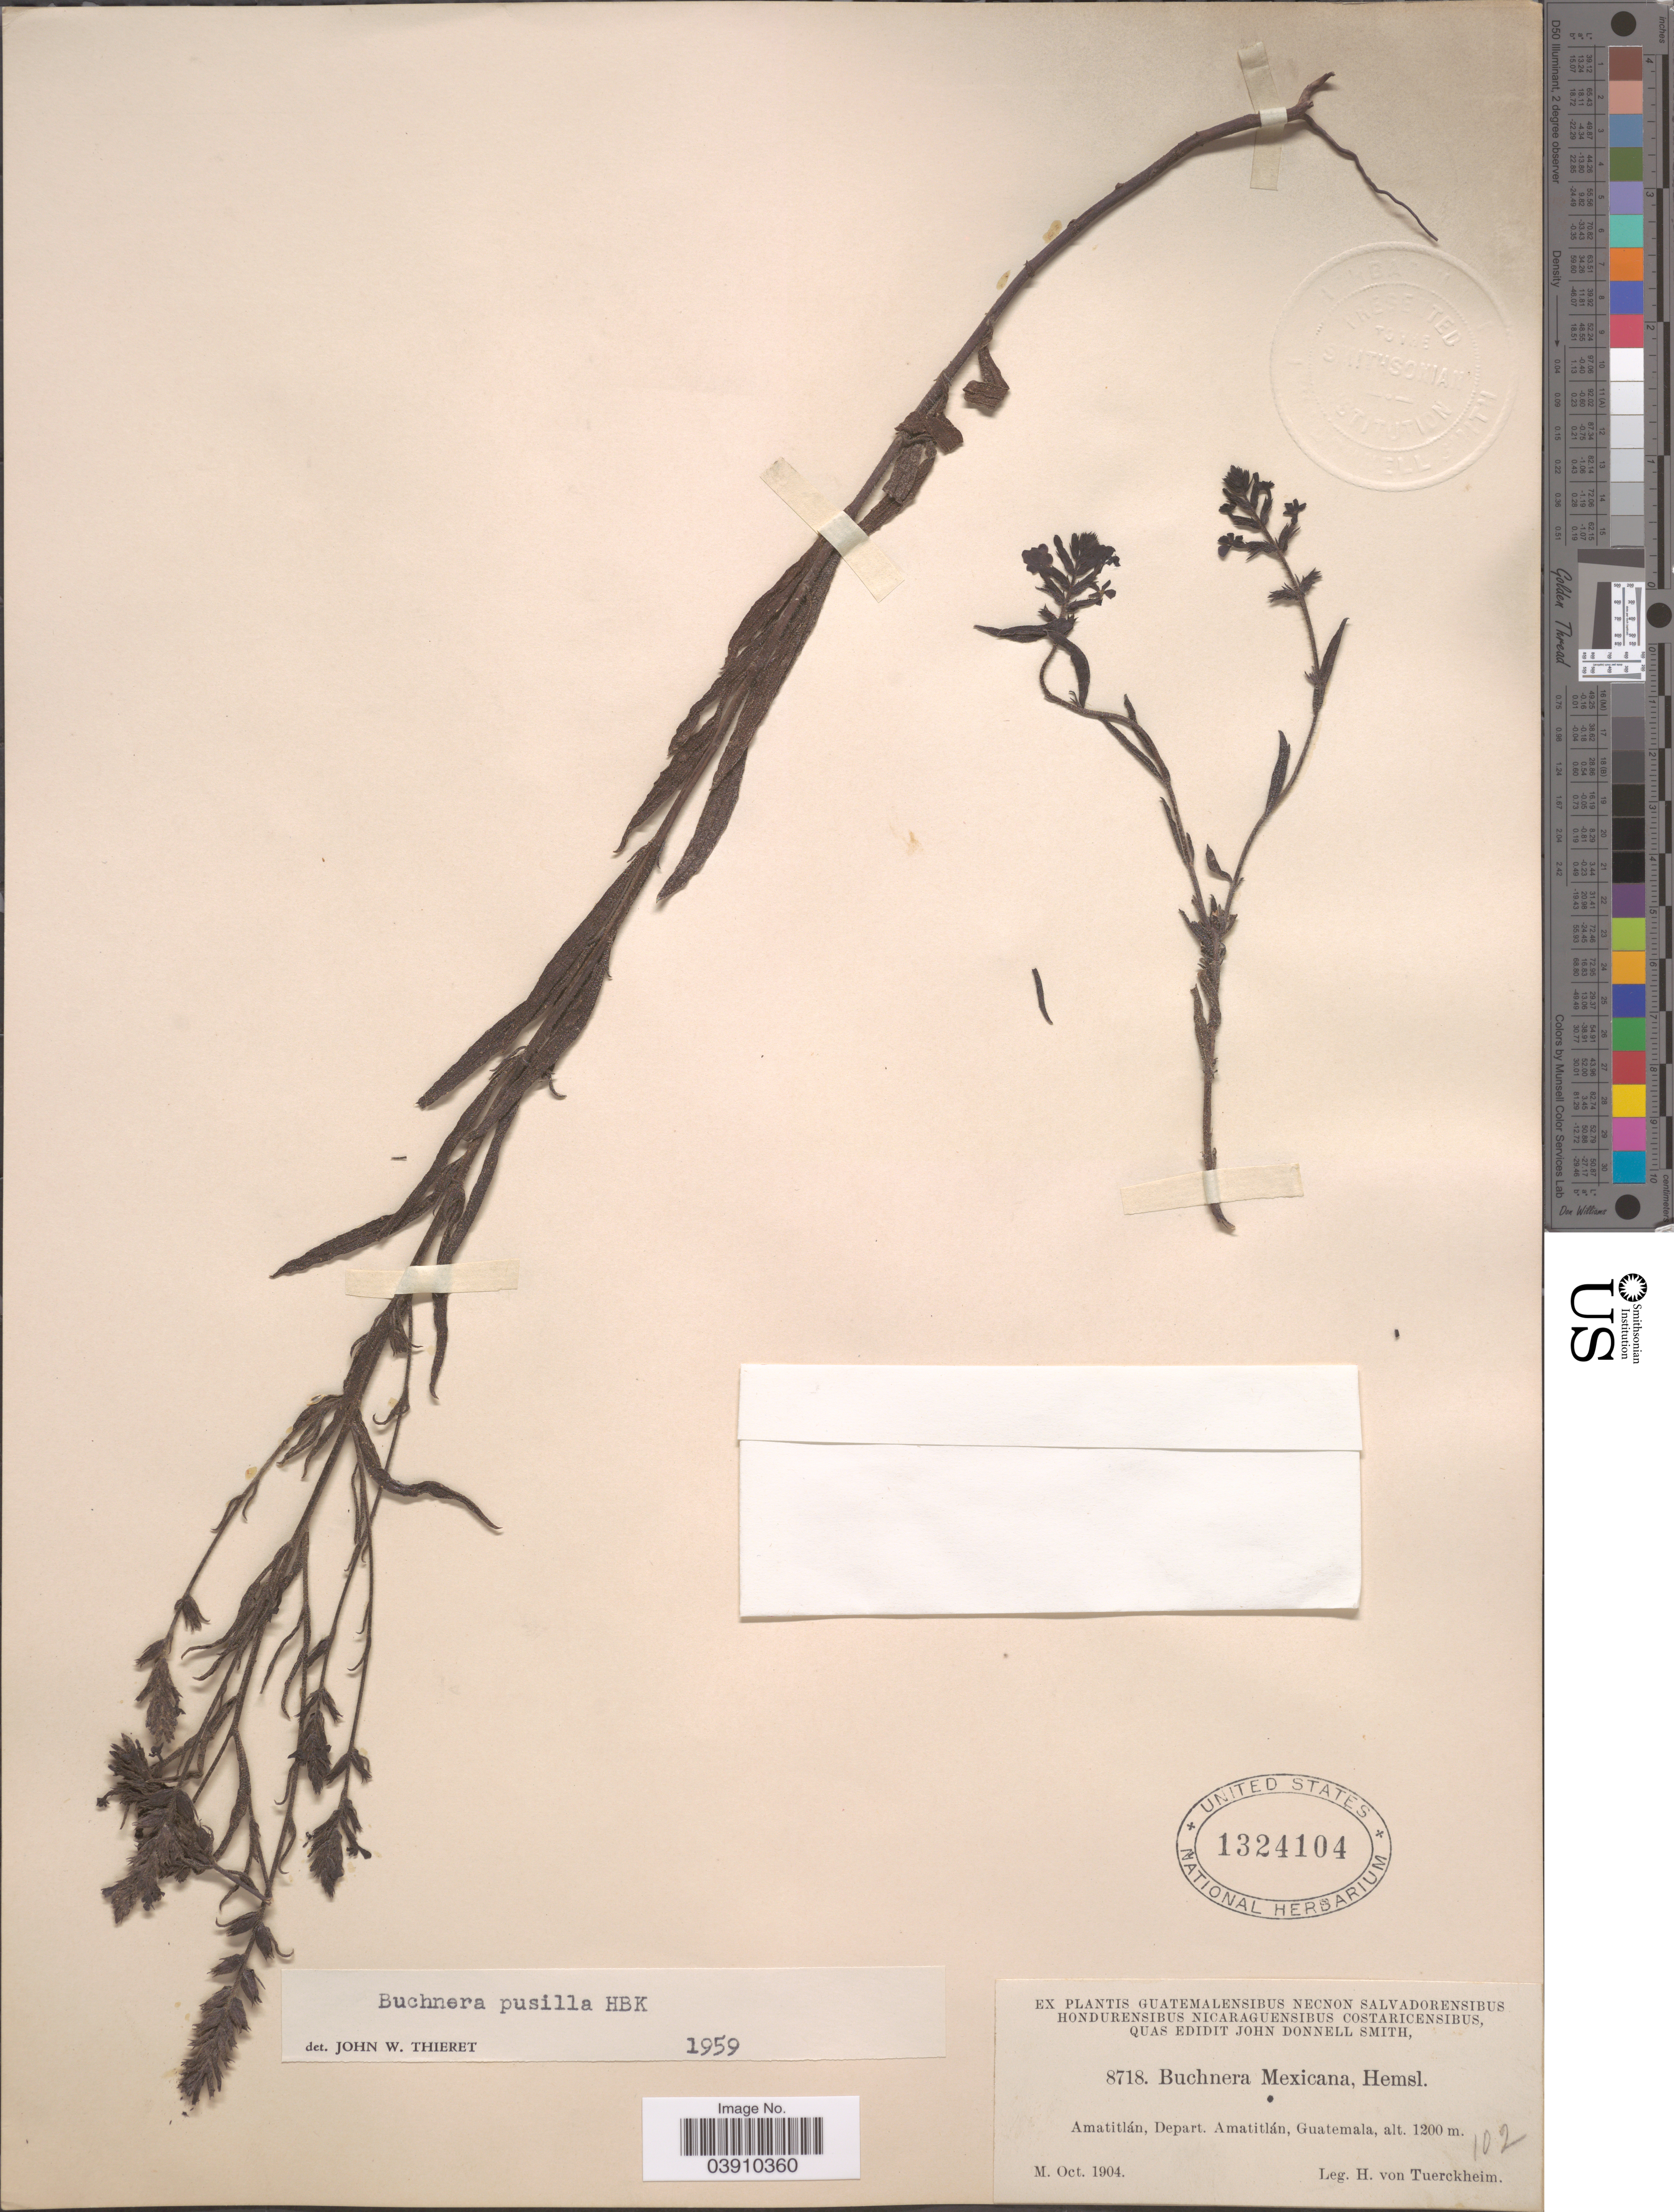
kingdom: Plantae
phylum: Tracheophyta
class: Magnoliopsida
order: Lamiales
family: Orobanchaceae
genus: Buchnera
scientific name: Buchnera pusilla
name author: Kunth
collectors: H. von Türckheim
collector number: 8718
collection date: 1904-10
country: Guatemala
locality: Amatitlán, Depart. Amatitlán.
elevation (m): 1200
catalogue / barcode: US 1324104